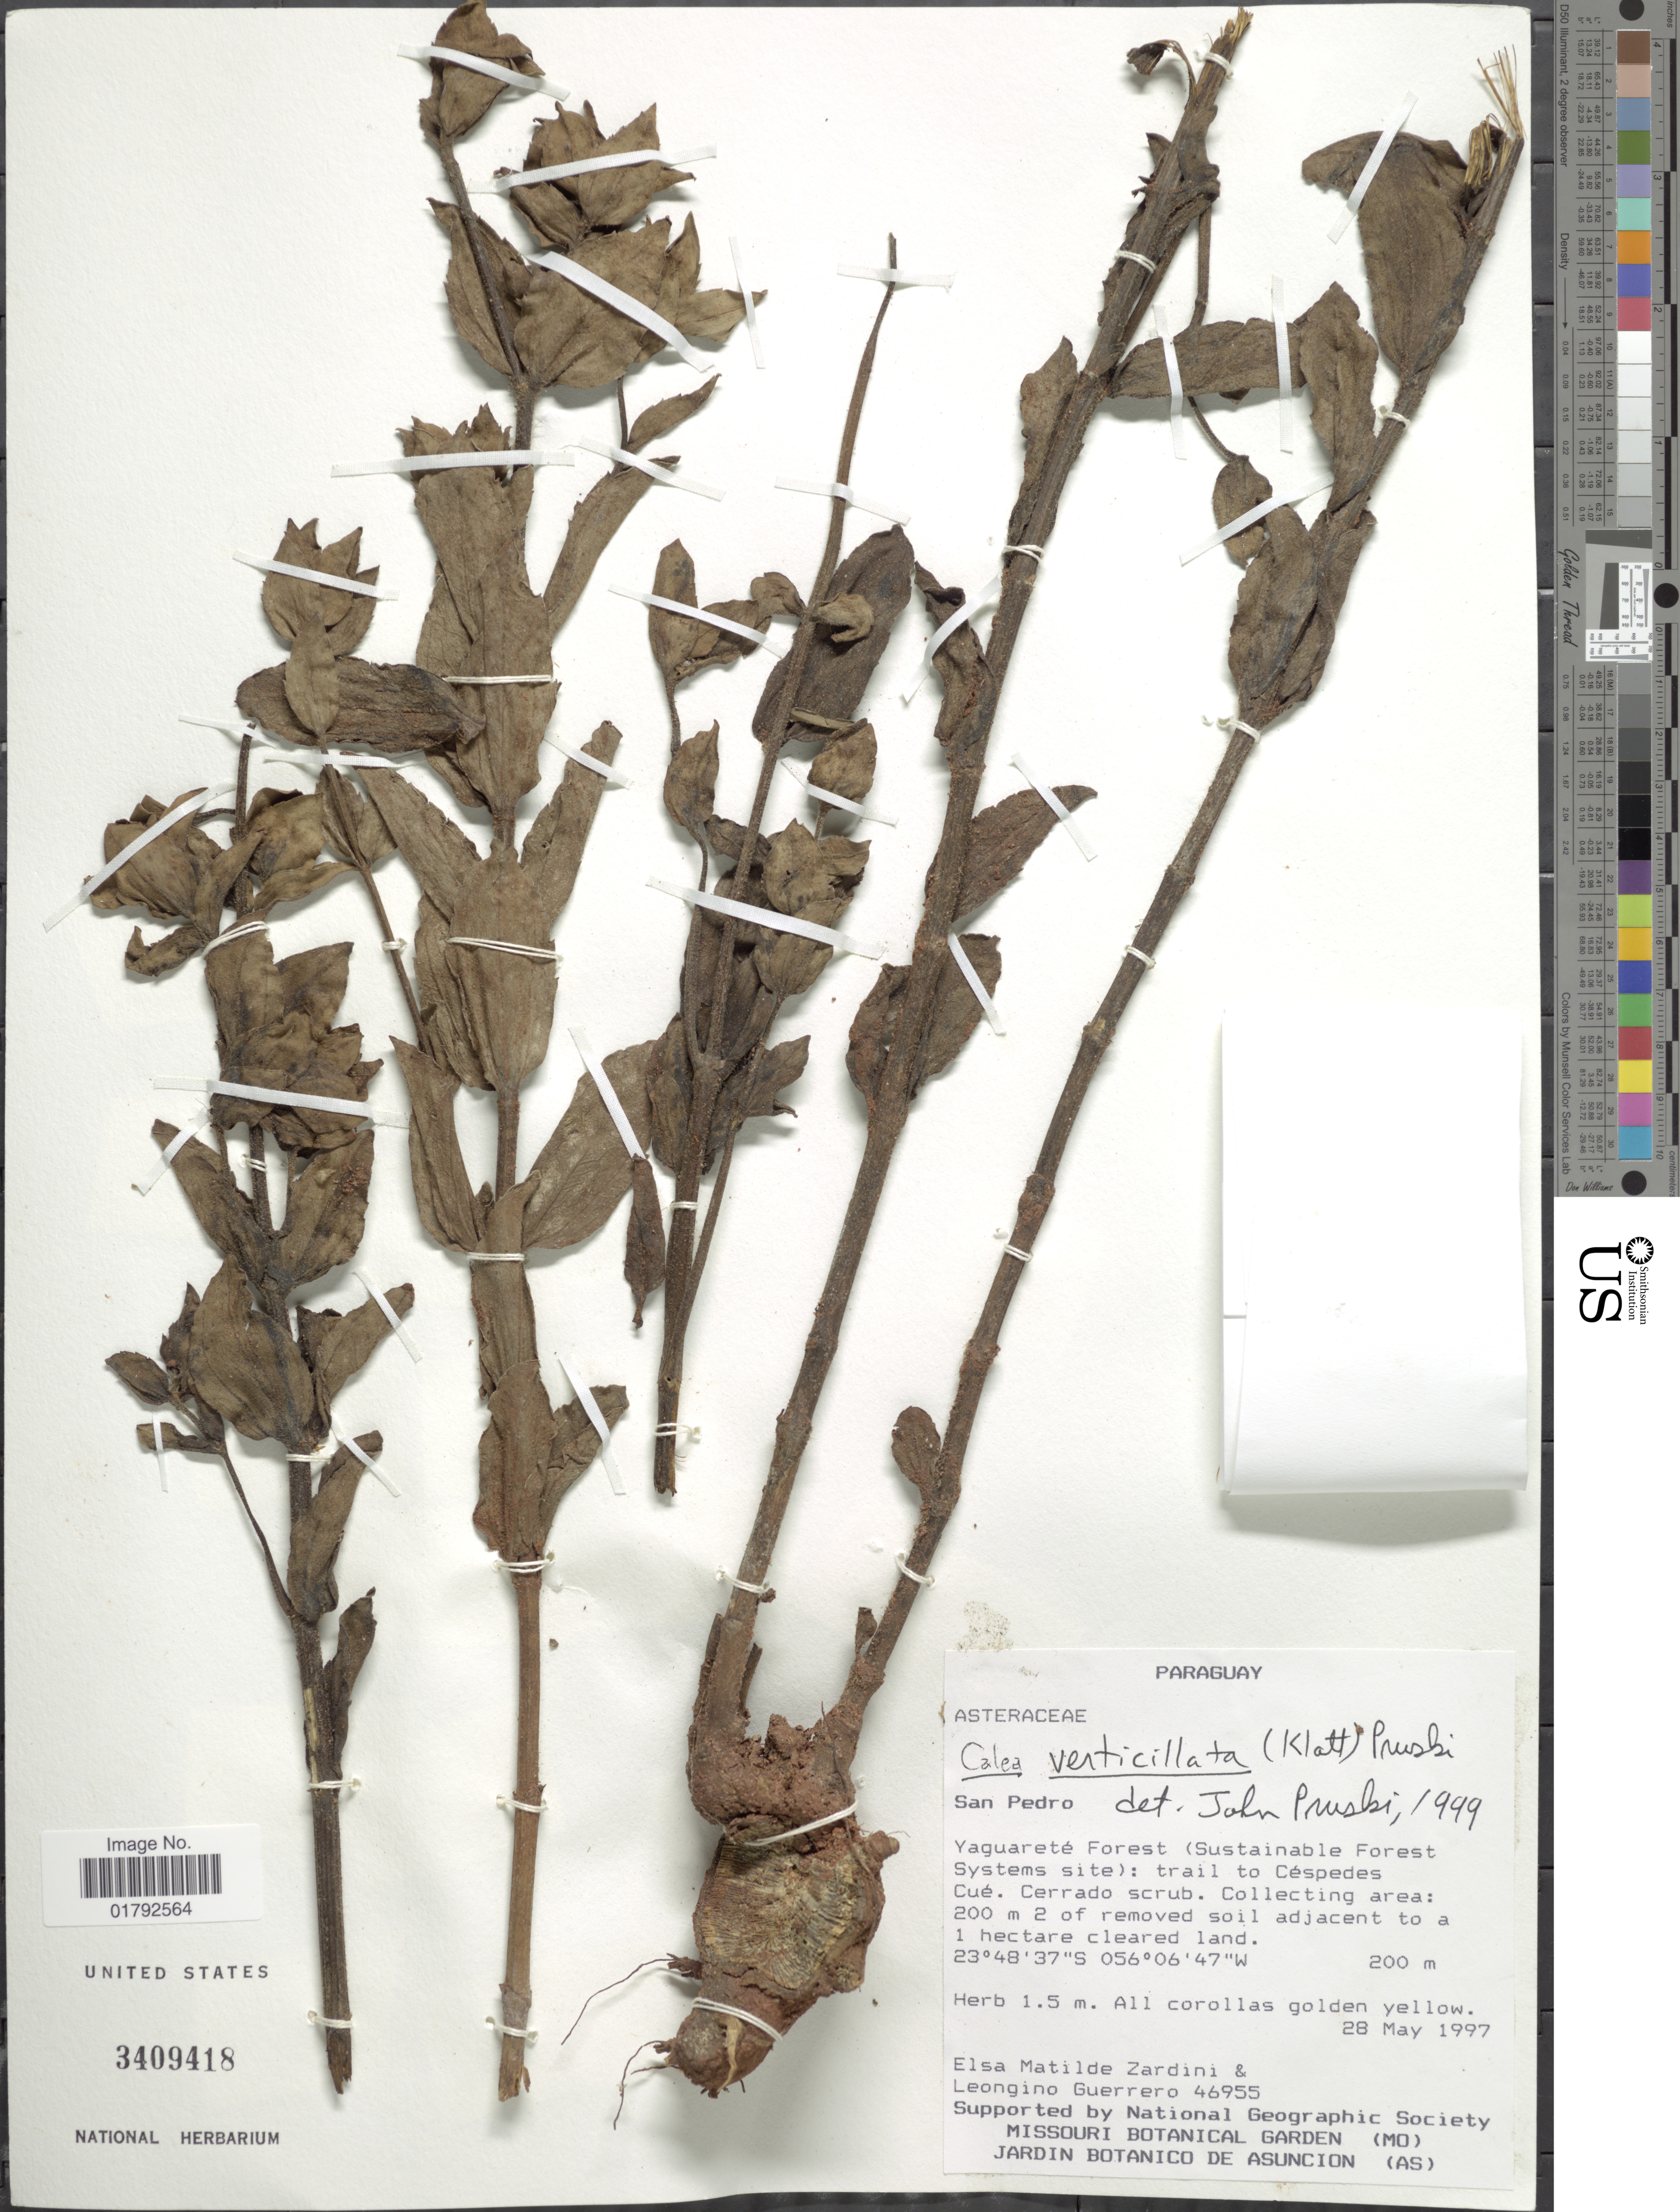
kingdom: Plantae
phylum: Tracheophyta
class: Magnoliopsida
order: Asterales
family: Asteraceae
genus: Calea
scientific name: Calea verticillata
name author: (Klatt) Pruski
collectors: E. M. Zardini & L. Guerrero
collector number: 46955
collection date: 1997-05-28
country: Paraguay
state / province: San Pedro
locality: Yaguarete Forest (Sustainable Forest Systems Site): trail to Cespedes Cue, cerrado scrub, collecting area: 200 square m of removed soil adjacent to a 1 hectare cleared land.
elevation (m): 200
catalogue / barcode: US 3409418